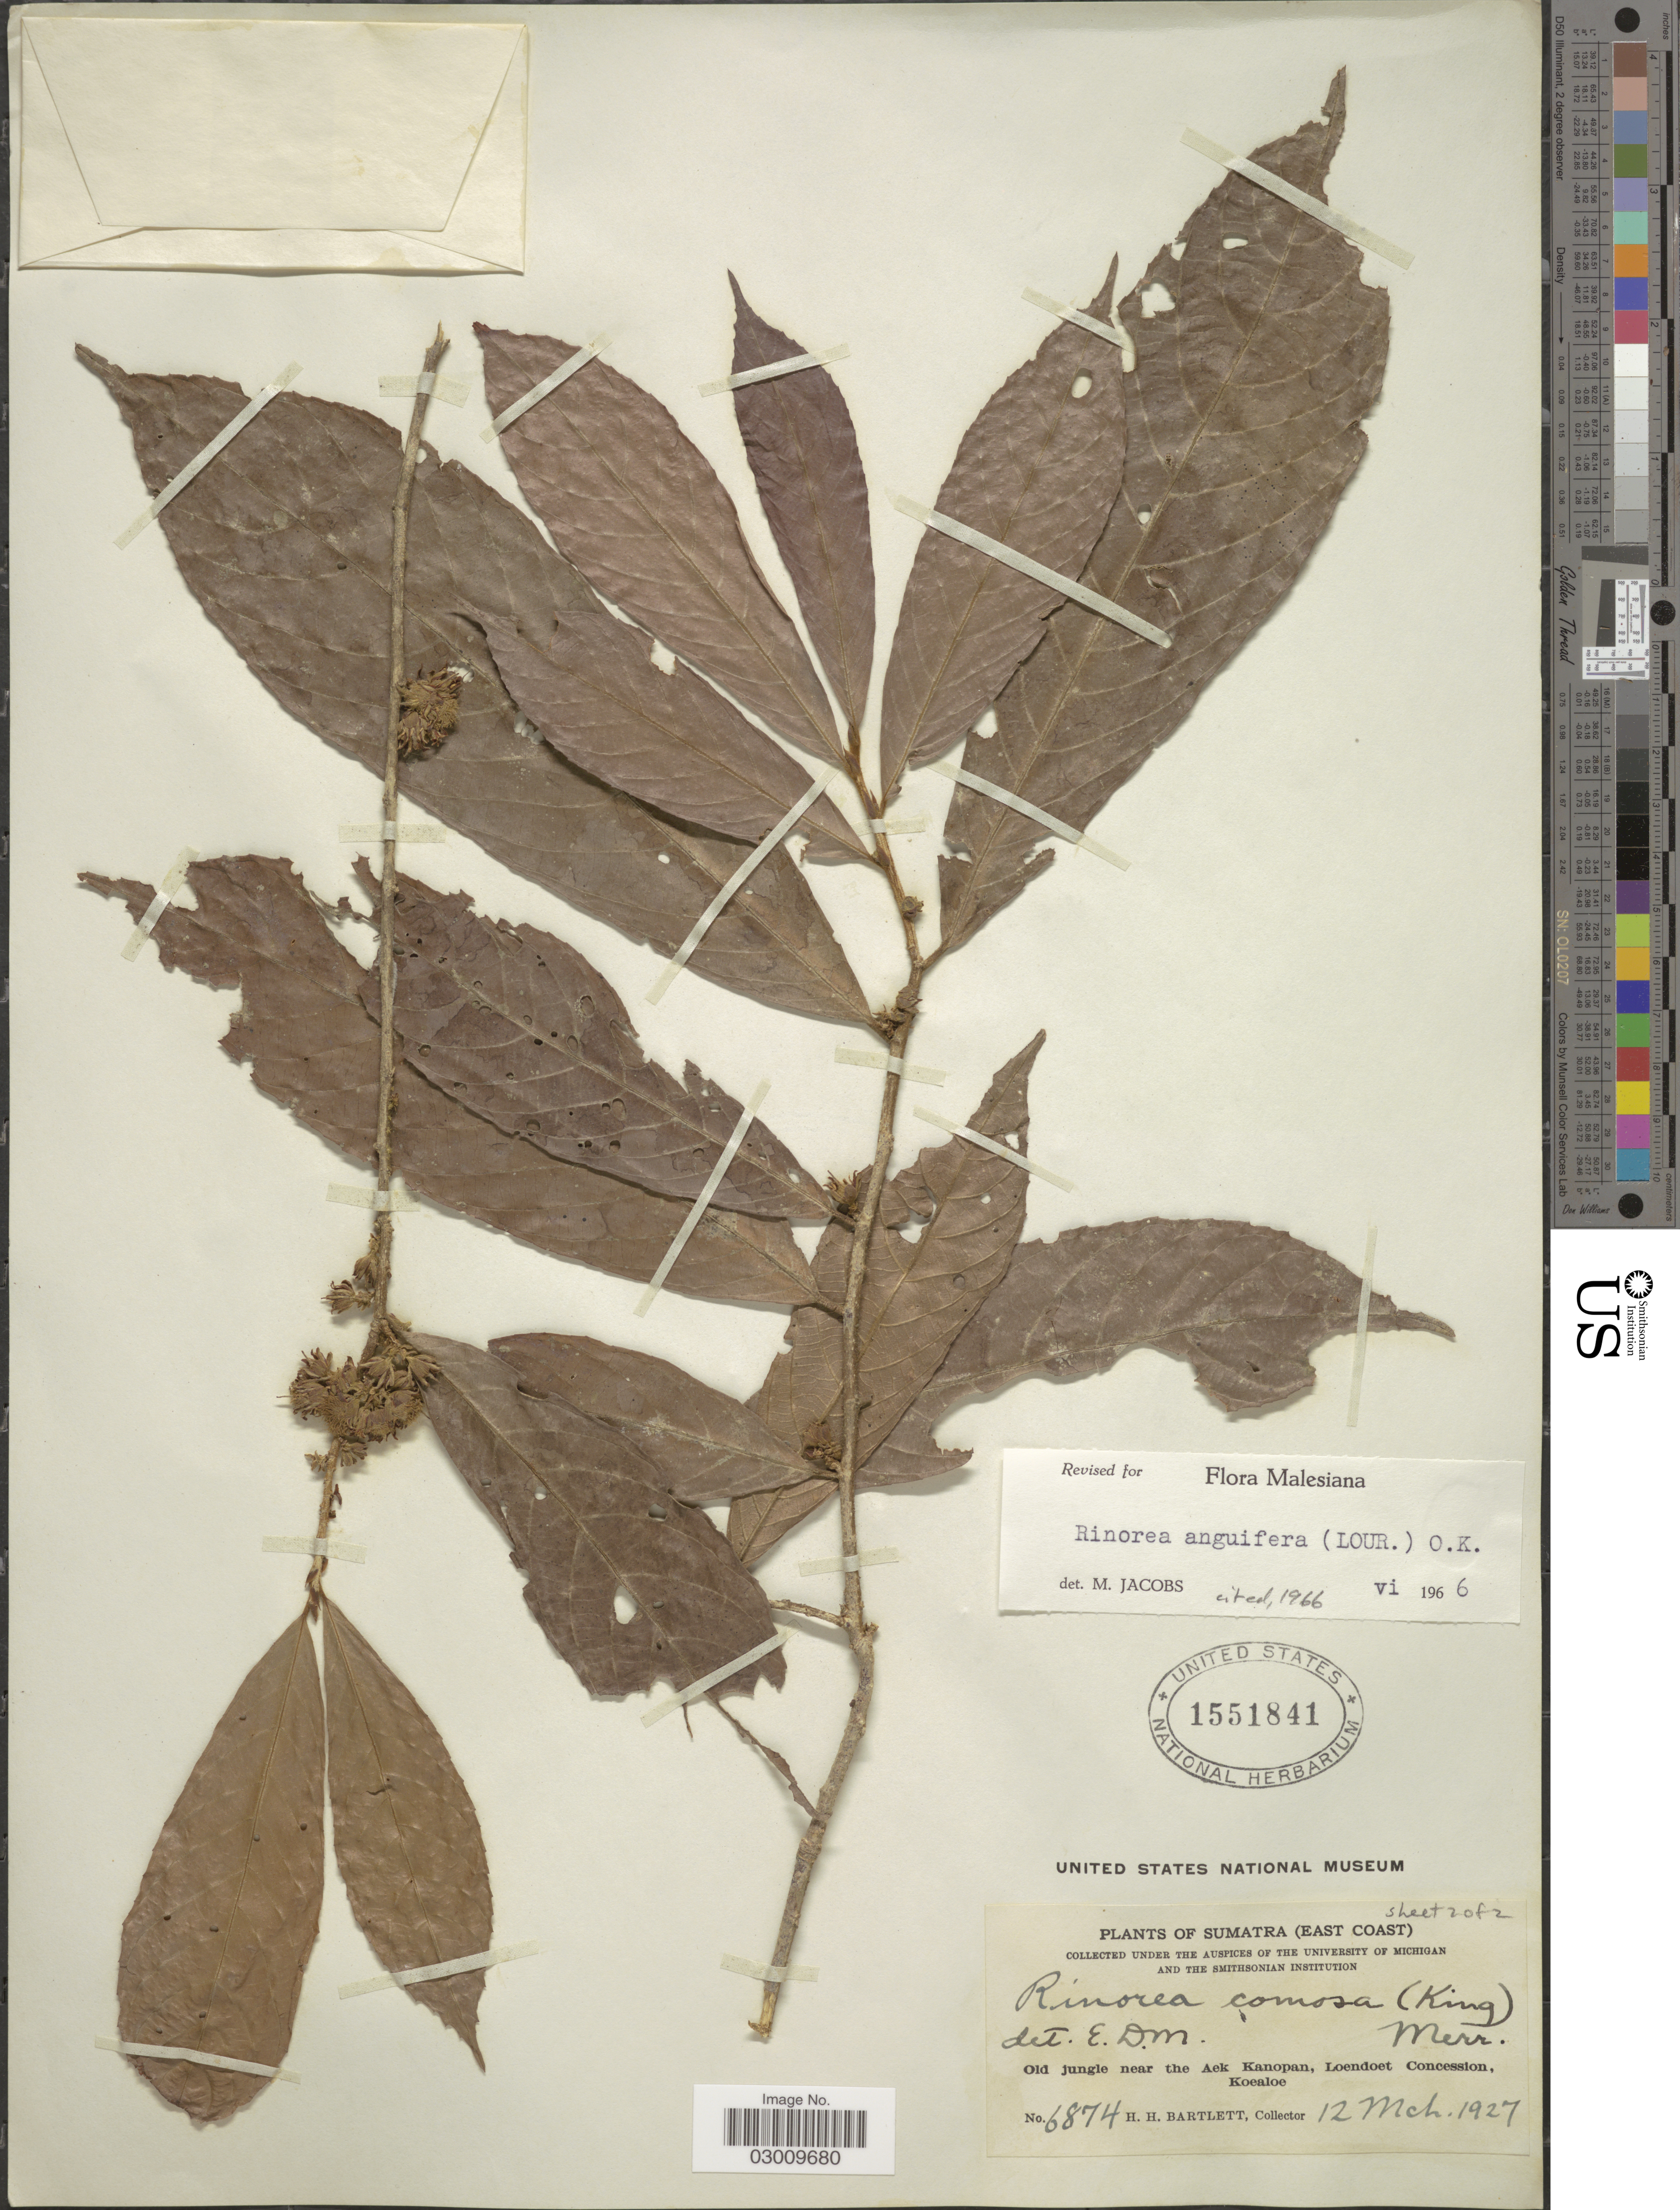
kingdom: Plantae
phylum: Tracheophyta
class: Magnoliopsida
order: Malpighiales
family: Violaceae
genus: Rinorea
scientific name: Rinorea anguifera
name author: Kuntze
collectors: H. H. Bartlett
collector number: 6874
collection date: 1927-03-12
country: Indonesia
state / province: Sumatra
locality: (East Coast). Old jungle near the Aek Kanopan, Loendoet Concession, Koealoe.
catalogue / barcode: US 1551841